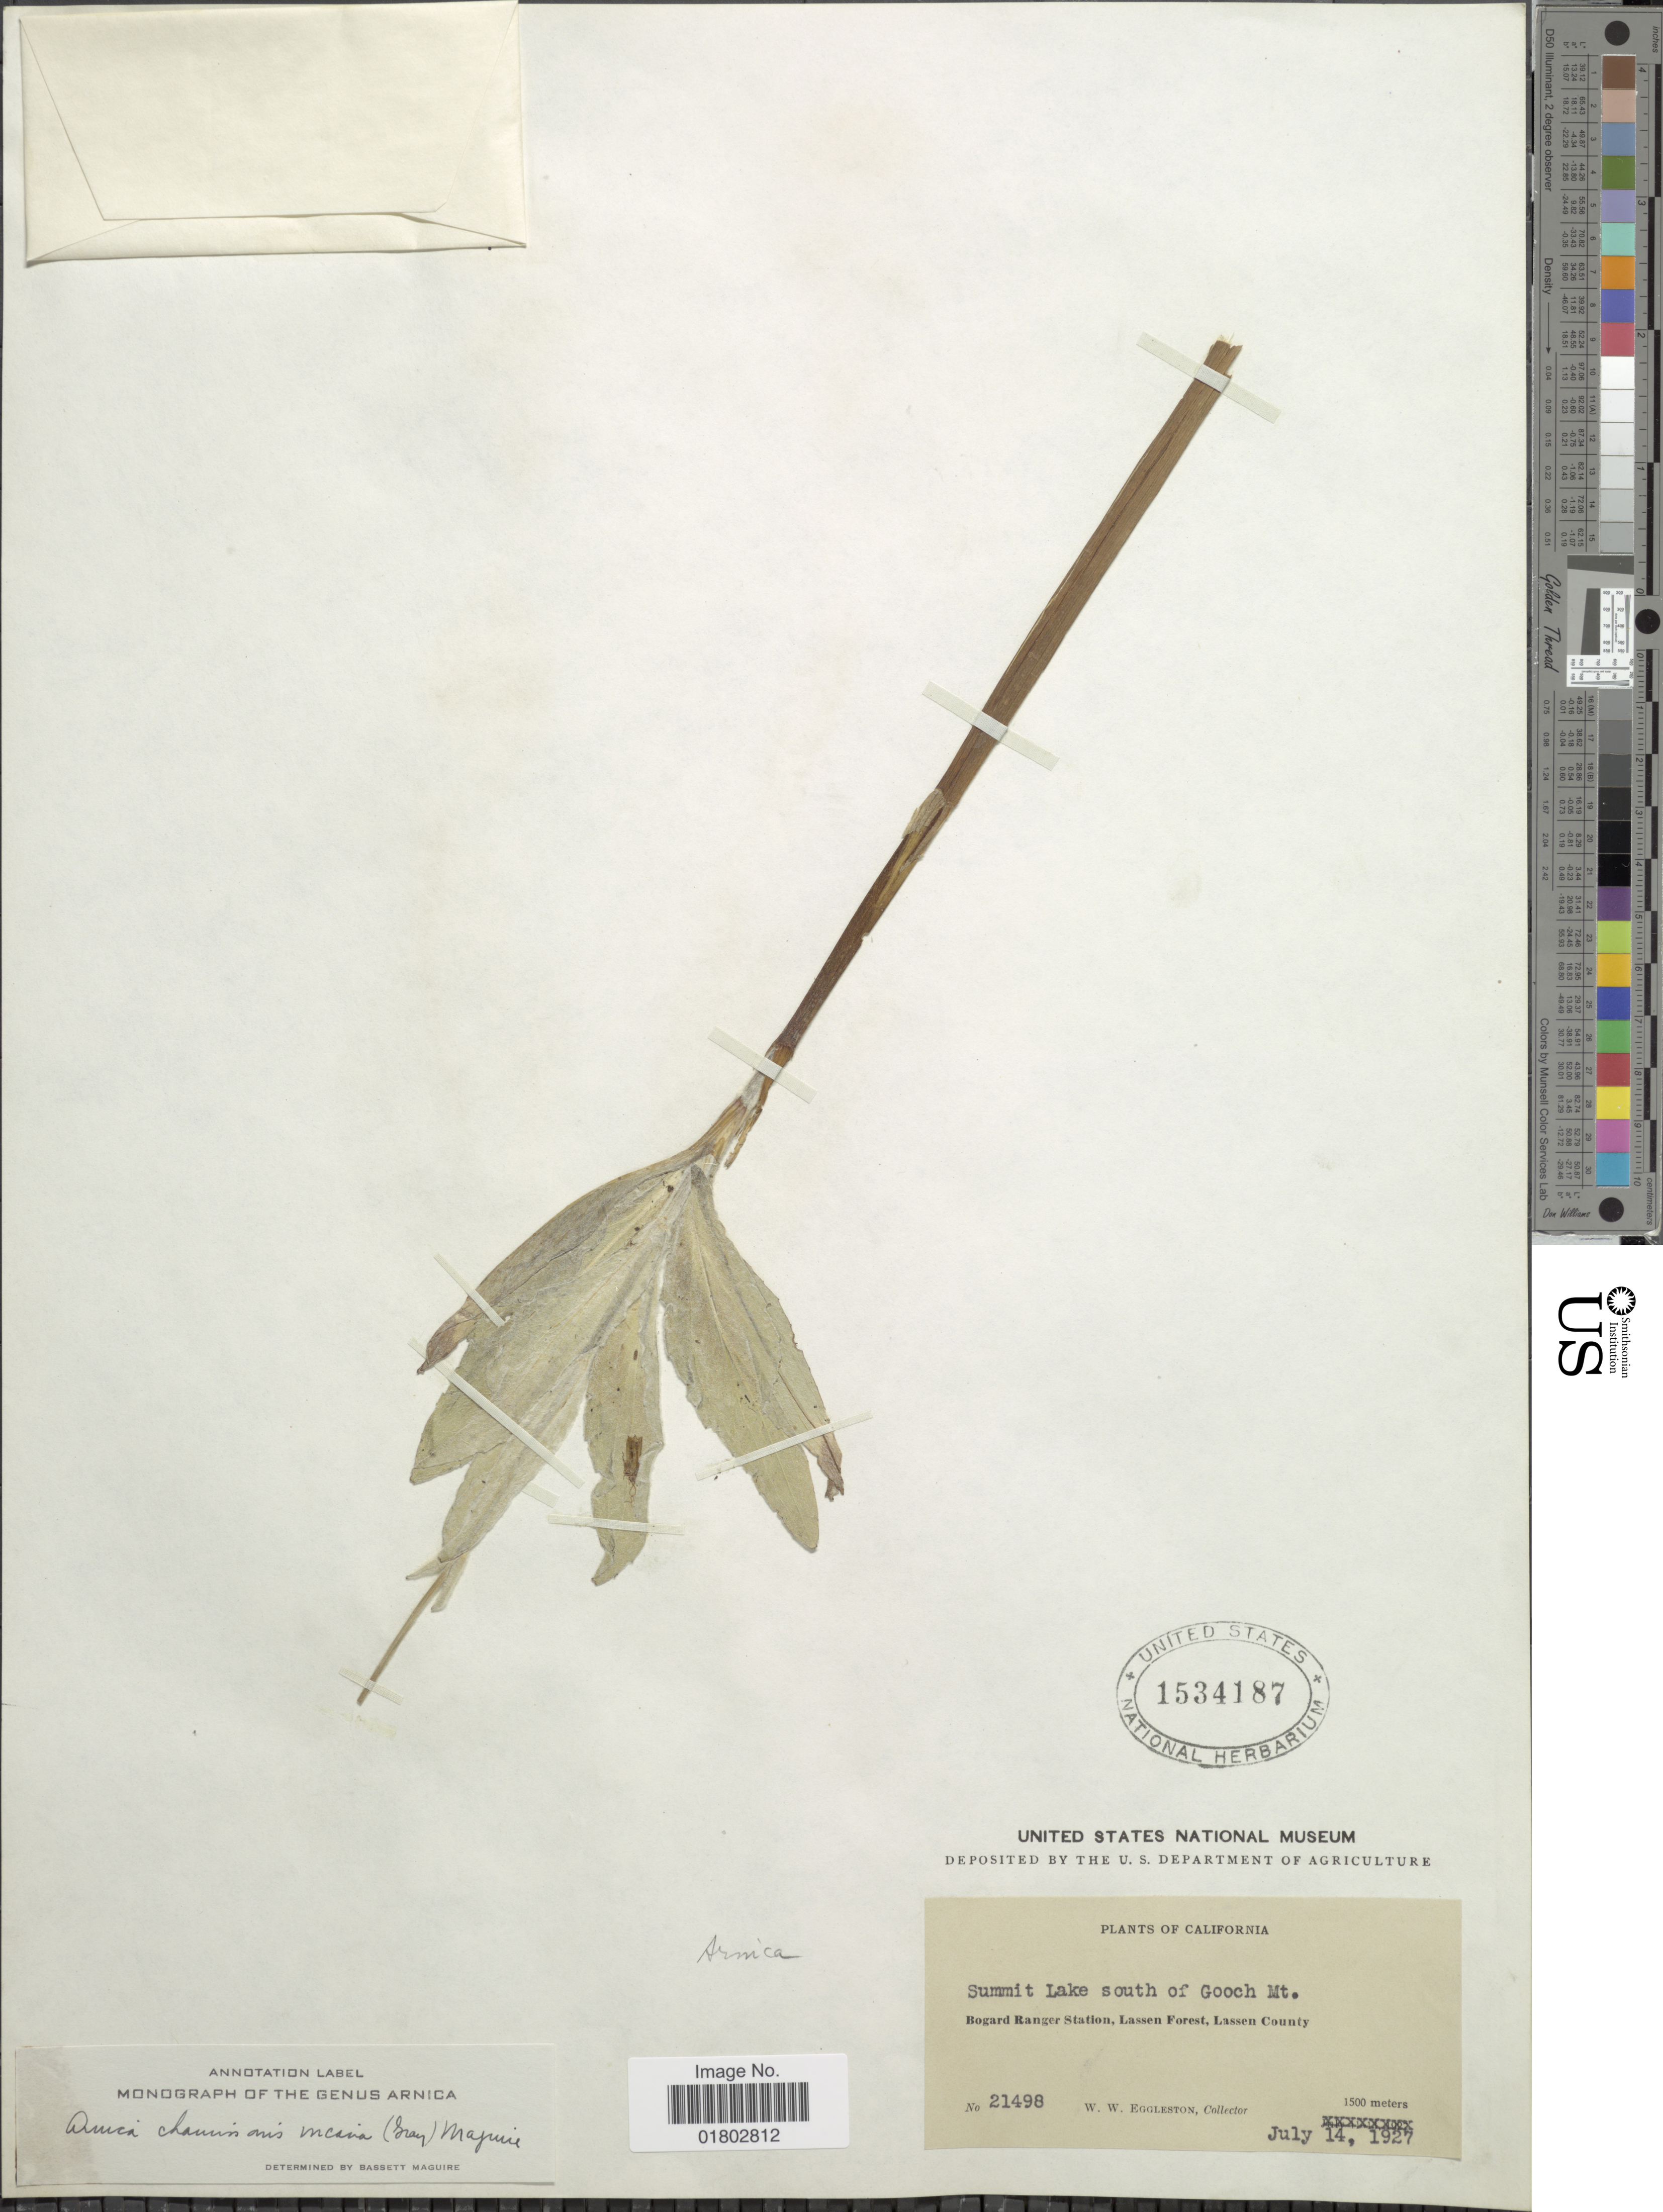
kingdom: Plantae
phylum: Tracheophyta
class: Magnoliopsida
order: Asterales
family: Asteraceae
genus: Arnica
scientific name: Arnica chamissonis subsp. incana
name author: (A. Gray) Maguire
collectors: W. W. Eggleston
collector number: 21498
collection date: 1927-07-14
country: United States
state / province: California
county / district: Lassen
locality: Summit Lake south of Gooch Mt. Bogard Ranger Station, Lassen Forest, Lassen County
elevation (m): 1500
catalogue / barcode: US 1534187